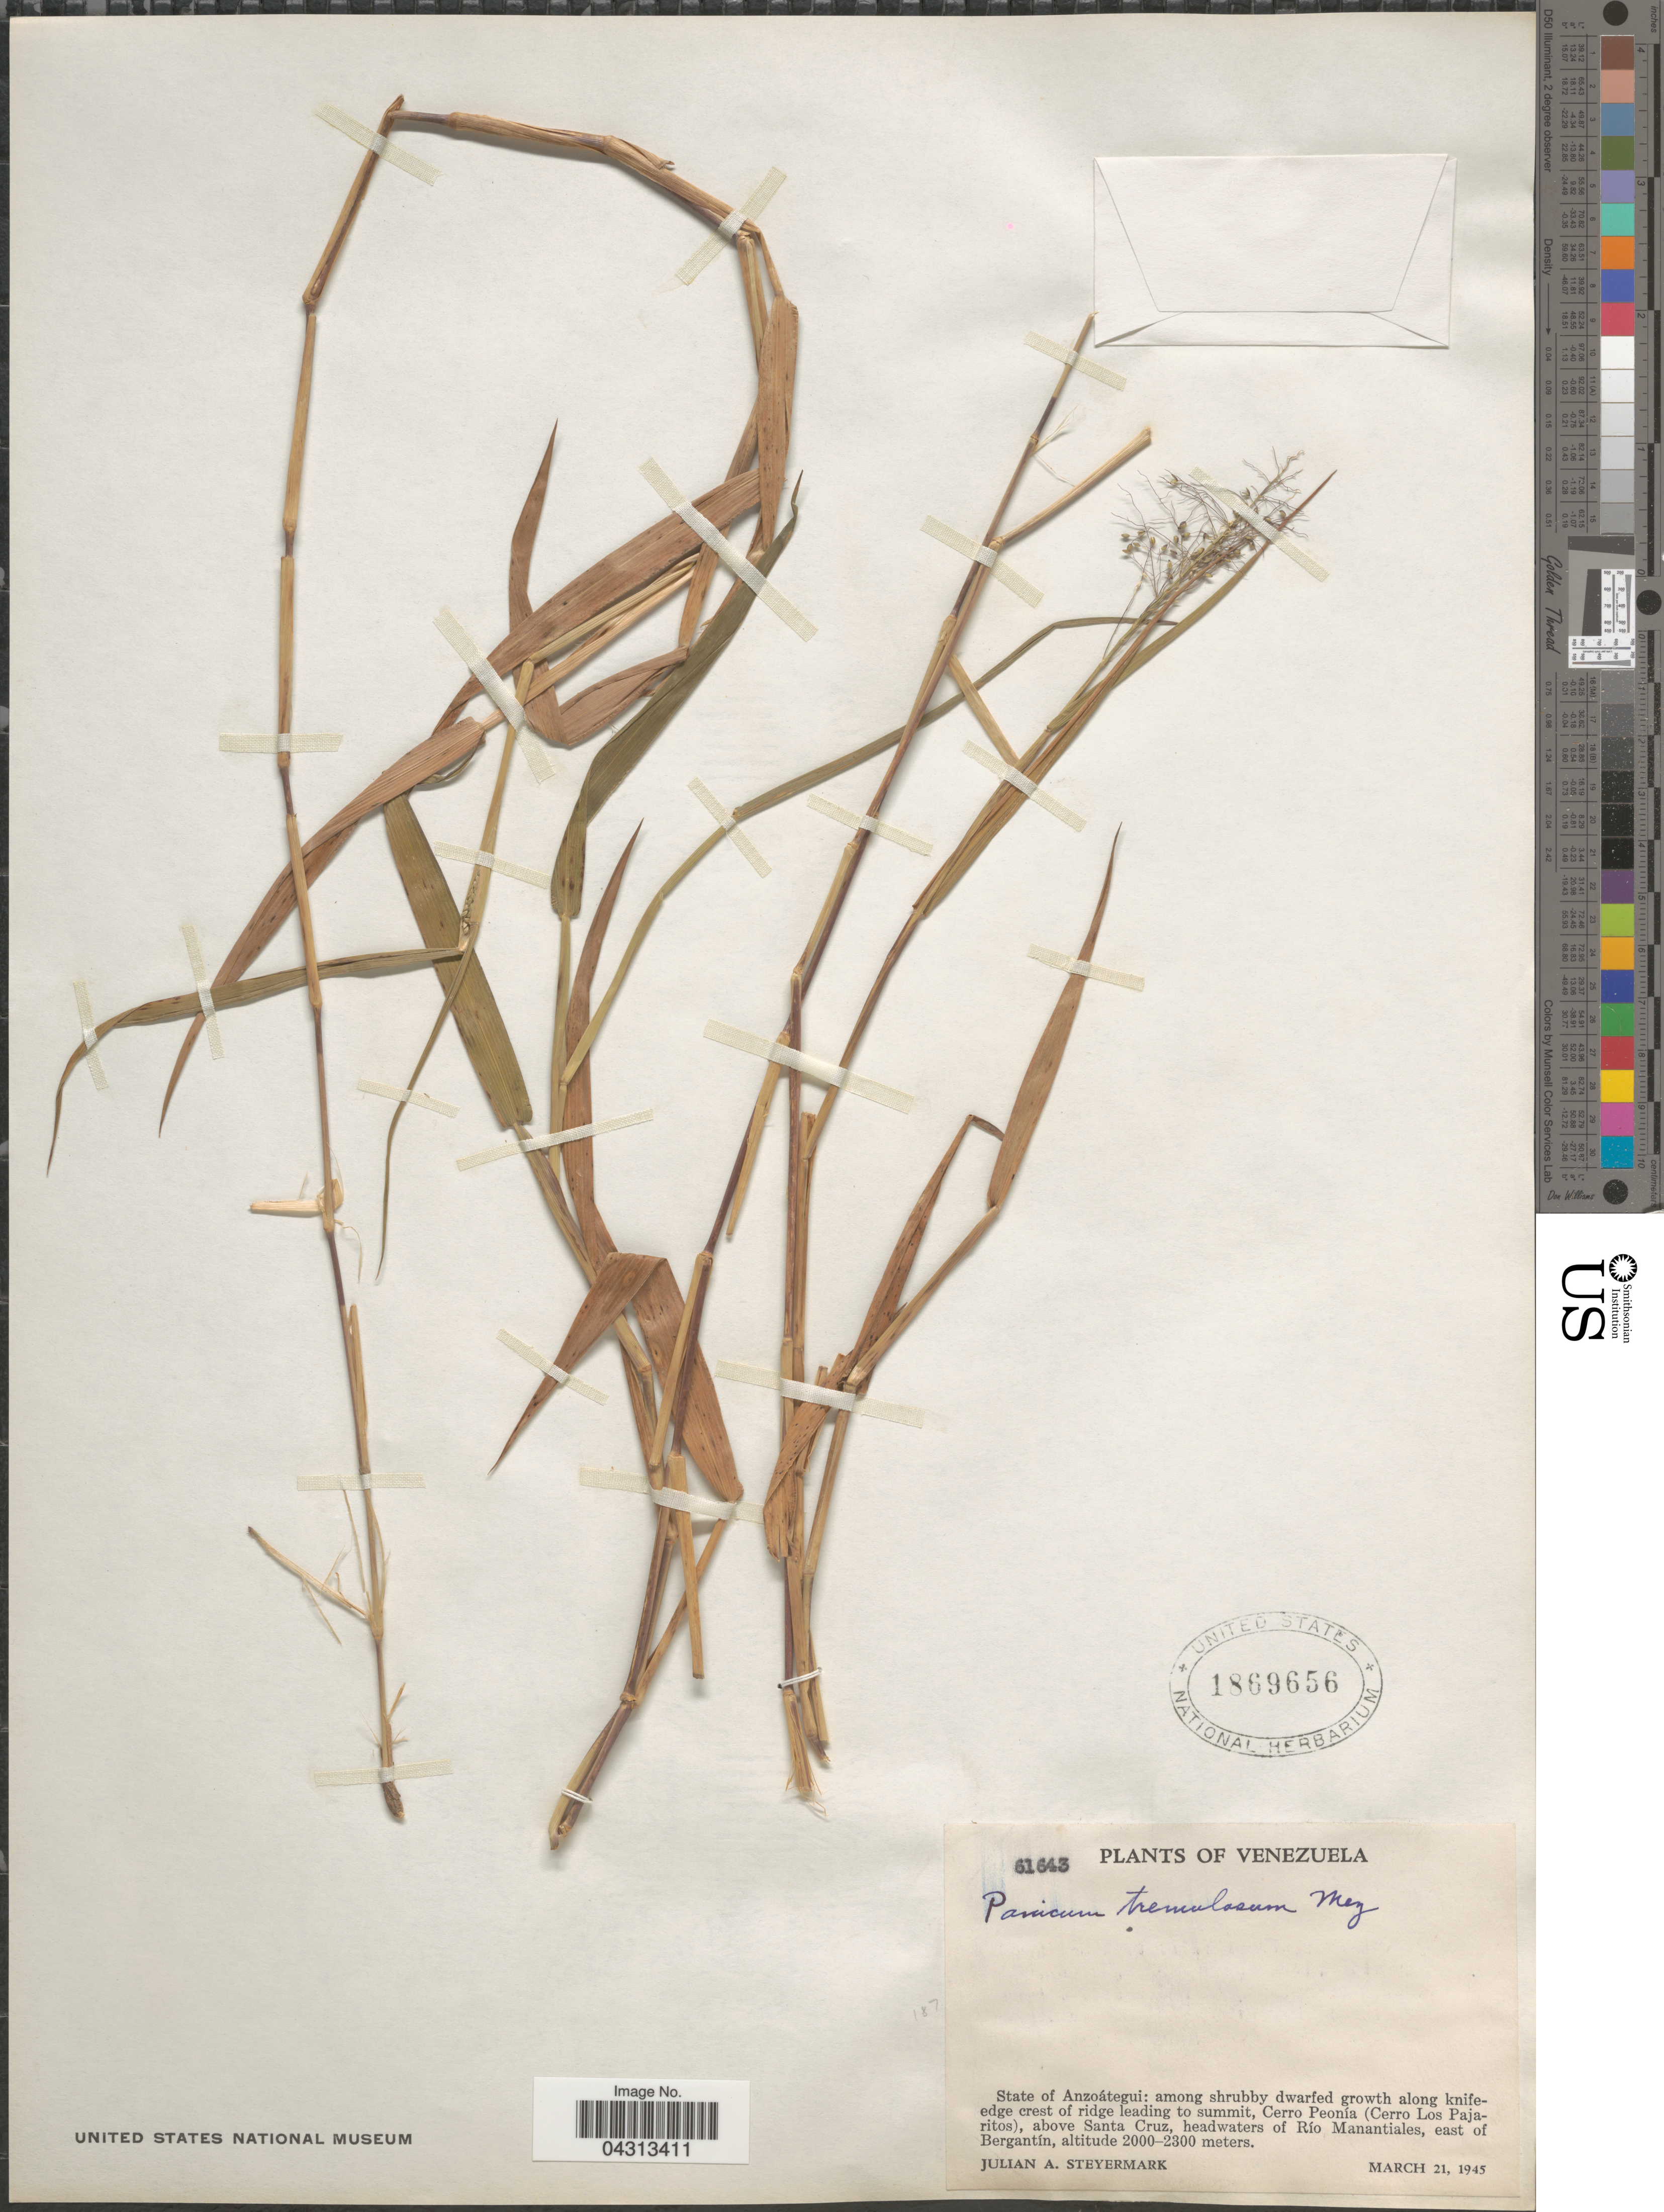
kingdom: Plantae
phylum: Tracheophyta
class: Liliopsida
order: Poales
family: Poaceae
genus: Dichanthelium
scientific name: Dichanthelium viscidellum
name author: (Scribn.) Gould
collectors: J. Steyermark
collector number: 61643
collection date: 1945-03-21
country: Venezuela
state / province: Anzoategui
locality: Among shrubby dwarfed growth along knife-edge crest of ridge leading to summit, Cerro Peonía (Cerro Los Pajaritos), above Santa Cruz, headwaters of Río Manantiales, east of Bergantín.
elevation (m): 2000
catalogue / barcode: US 1869656